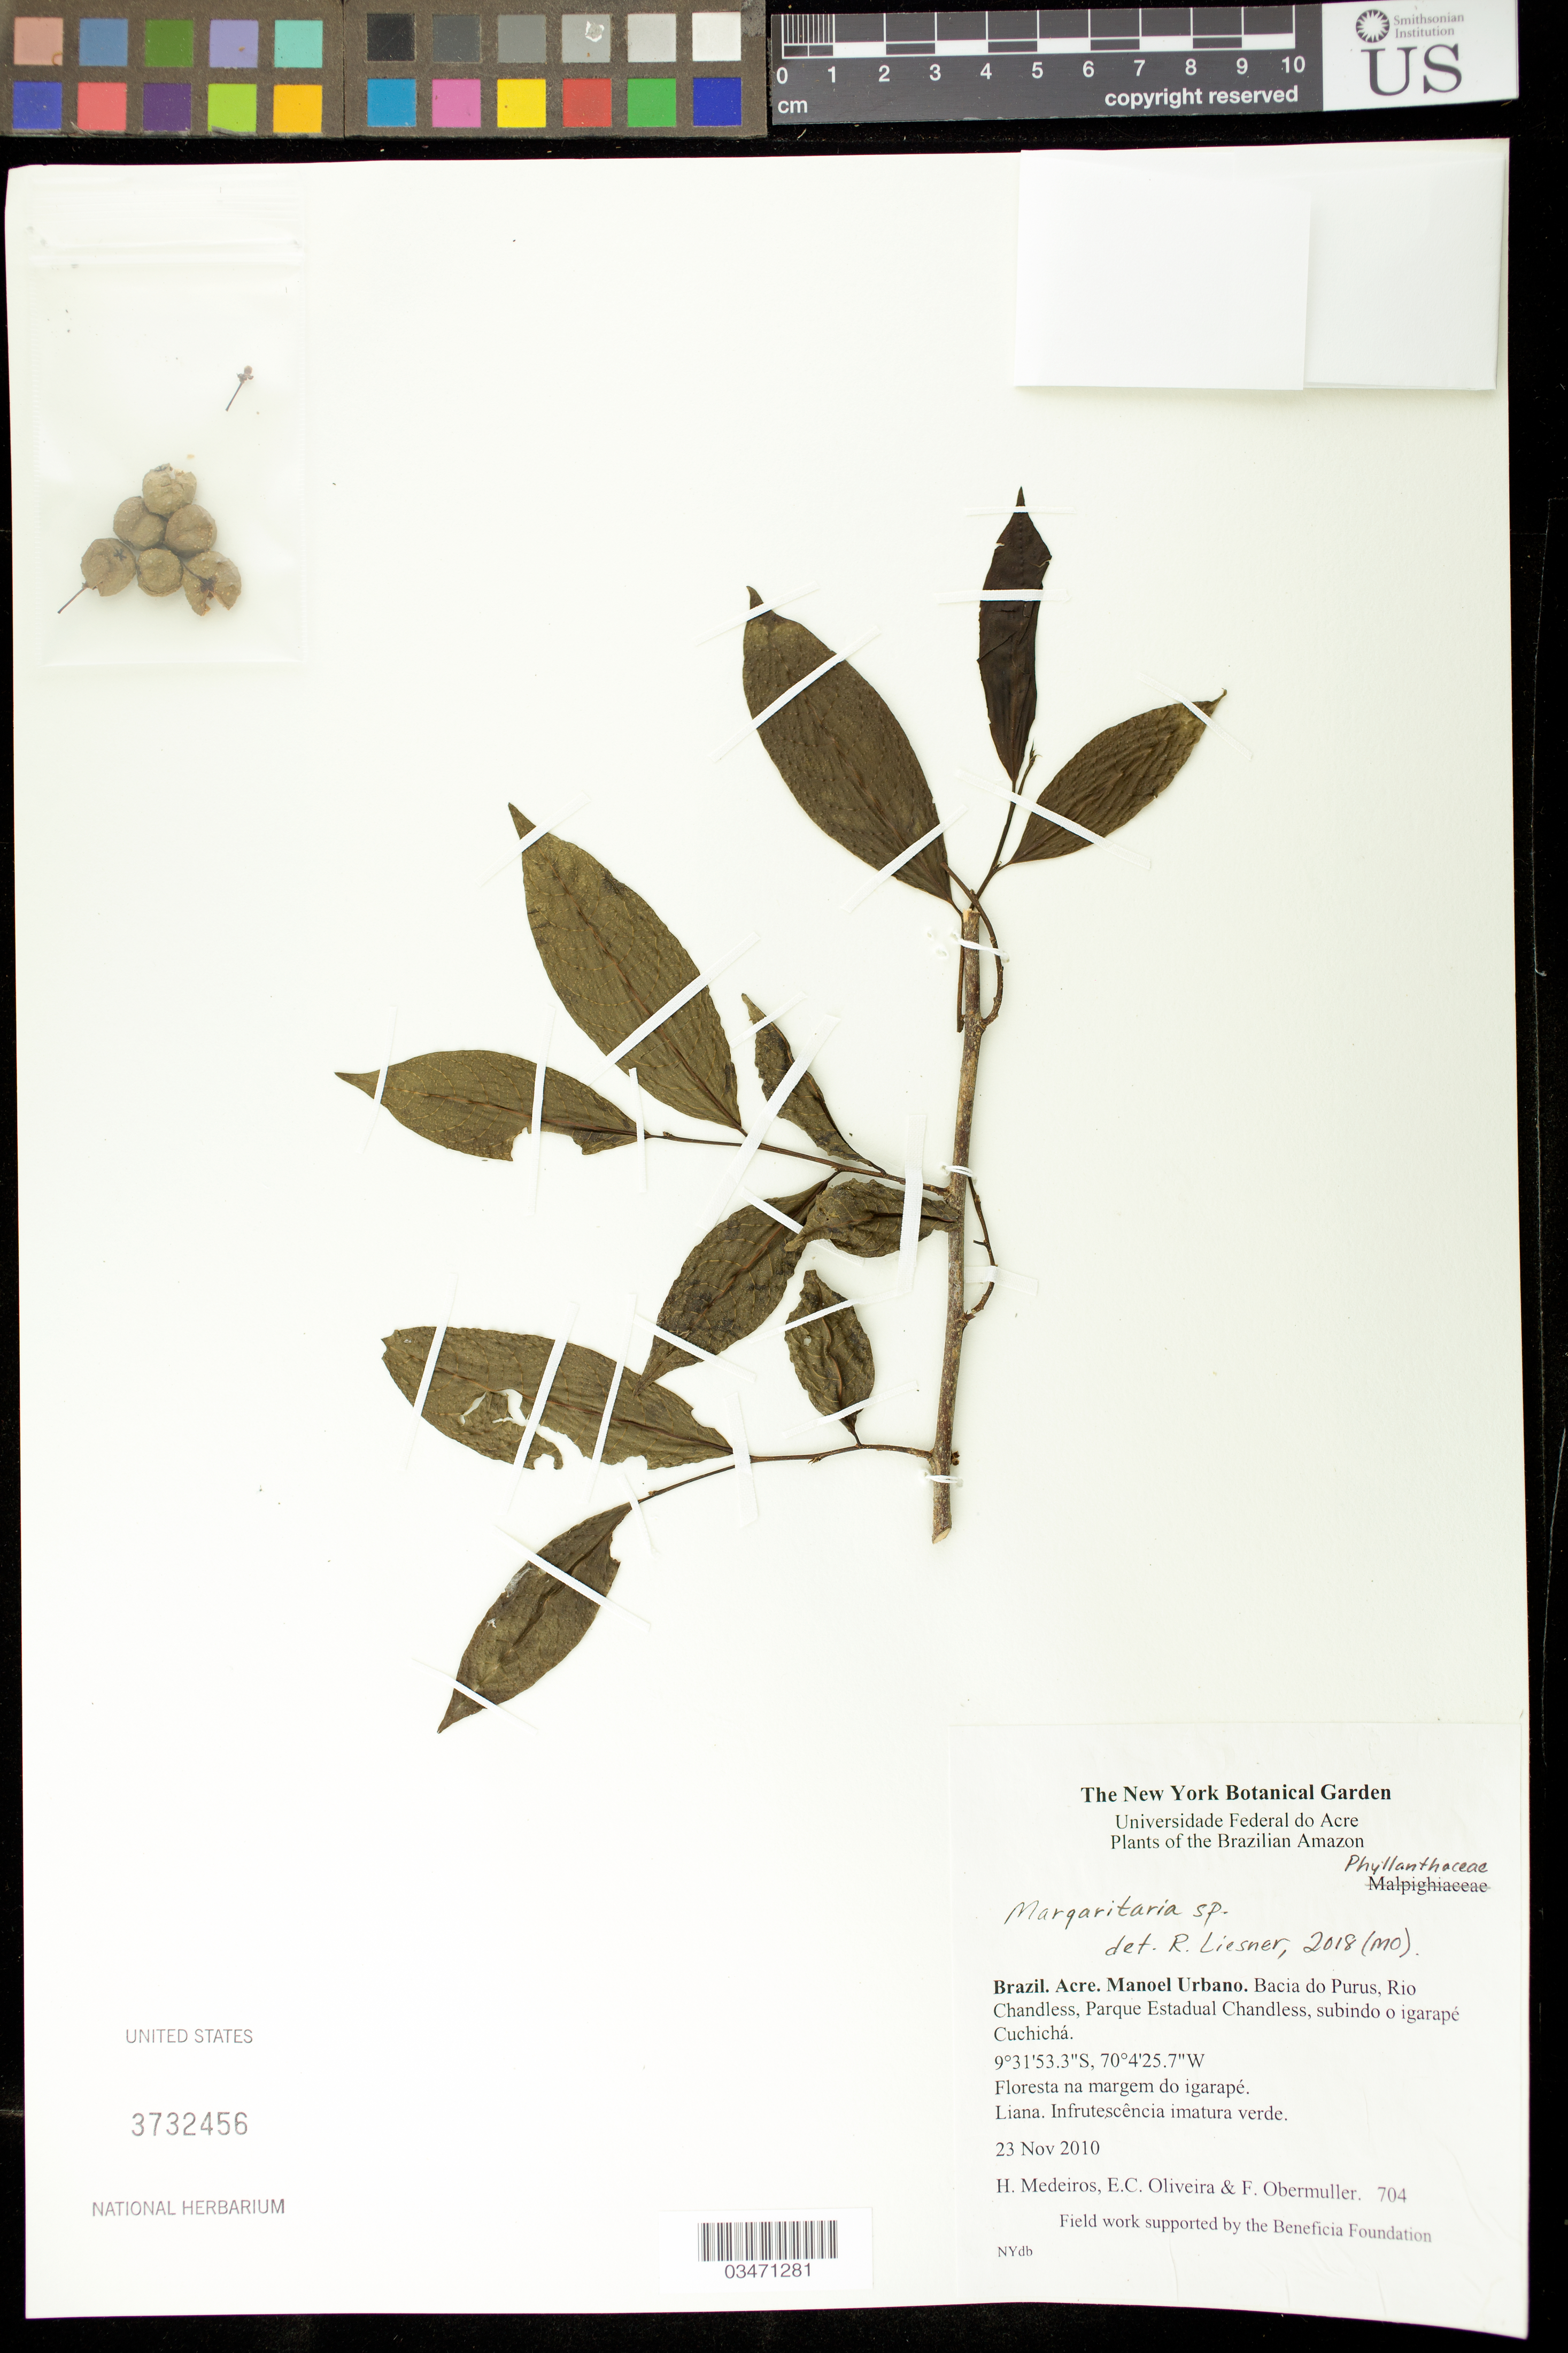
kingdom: Plantae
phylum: Tracheophyta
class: Magnoliopsida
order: Malpighiales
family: Phyllanthaceae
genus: Margaritaria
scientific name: Margaritaria sp.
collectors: H. Medeiros, E. Oliveira & F. A. Obermuller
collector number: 704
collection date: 2010-11-23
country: Brazil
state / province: Acre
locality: Manoel Urbano. Bacia do Purus, Rio Chandless, Parque Estadual Chandless, subindo o igarapé Cuchichá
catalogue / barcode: US 3732456